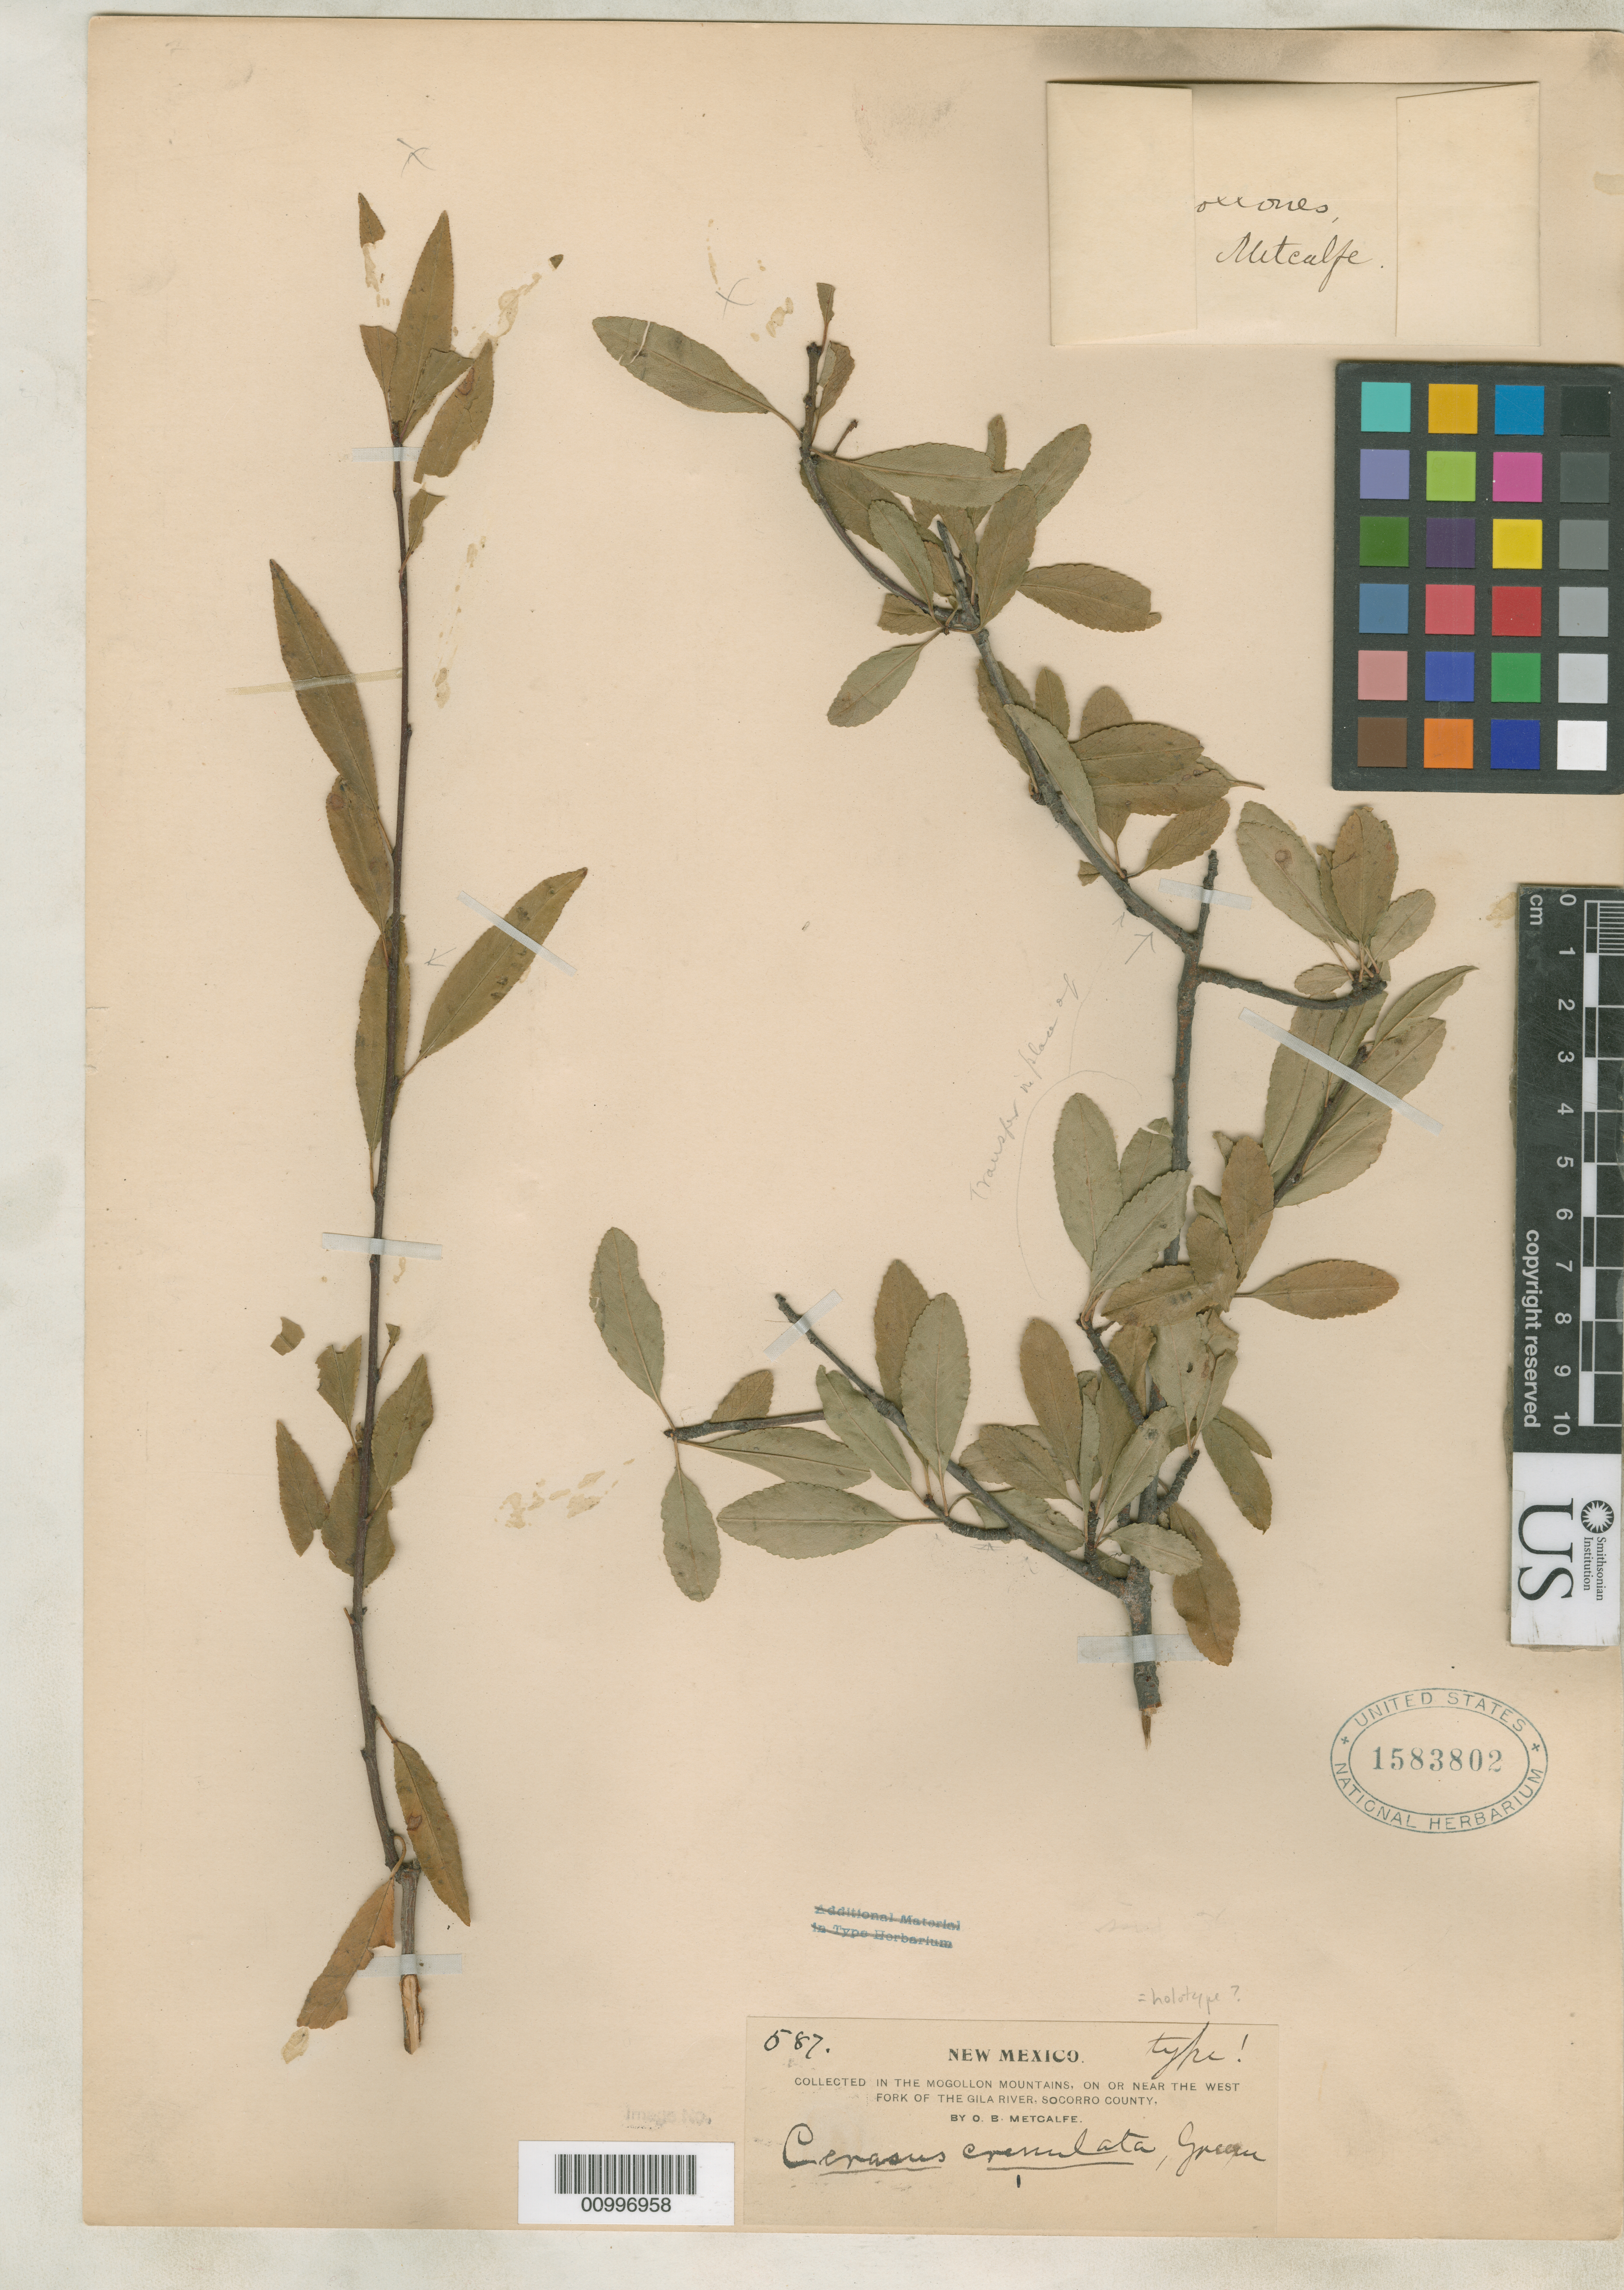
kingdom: Plantae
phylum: Tracheophyta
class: Magnoliopsida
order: Rosales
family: Rosaceae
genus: Cerasus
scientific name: Cerasus crenulata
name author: Greene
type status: Holotype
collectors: O. B. Metcalfe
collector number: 587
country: United States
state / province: New Mexico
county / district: Socorro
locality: Mogollon Mountains, on or near the west fork of the Gila River, Socorro County.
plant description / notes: This sheet annotated as "type!" by Greene, presumably the holotype.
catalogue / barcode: US 1583802